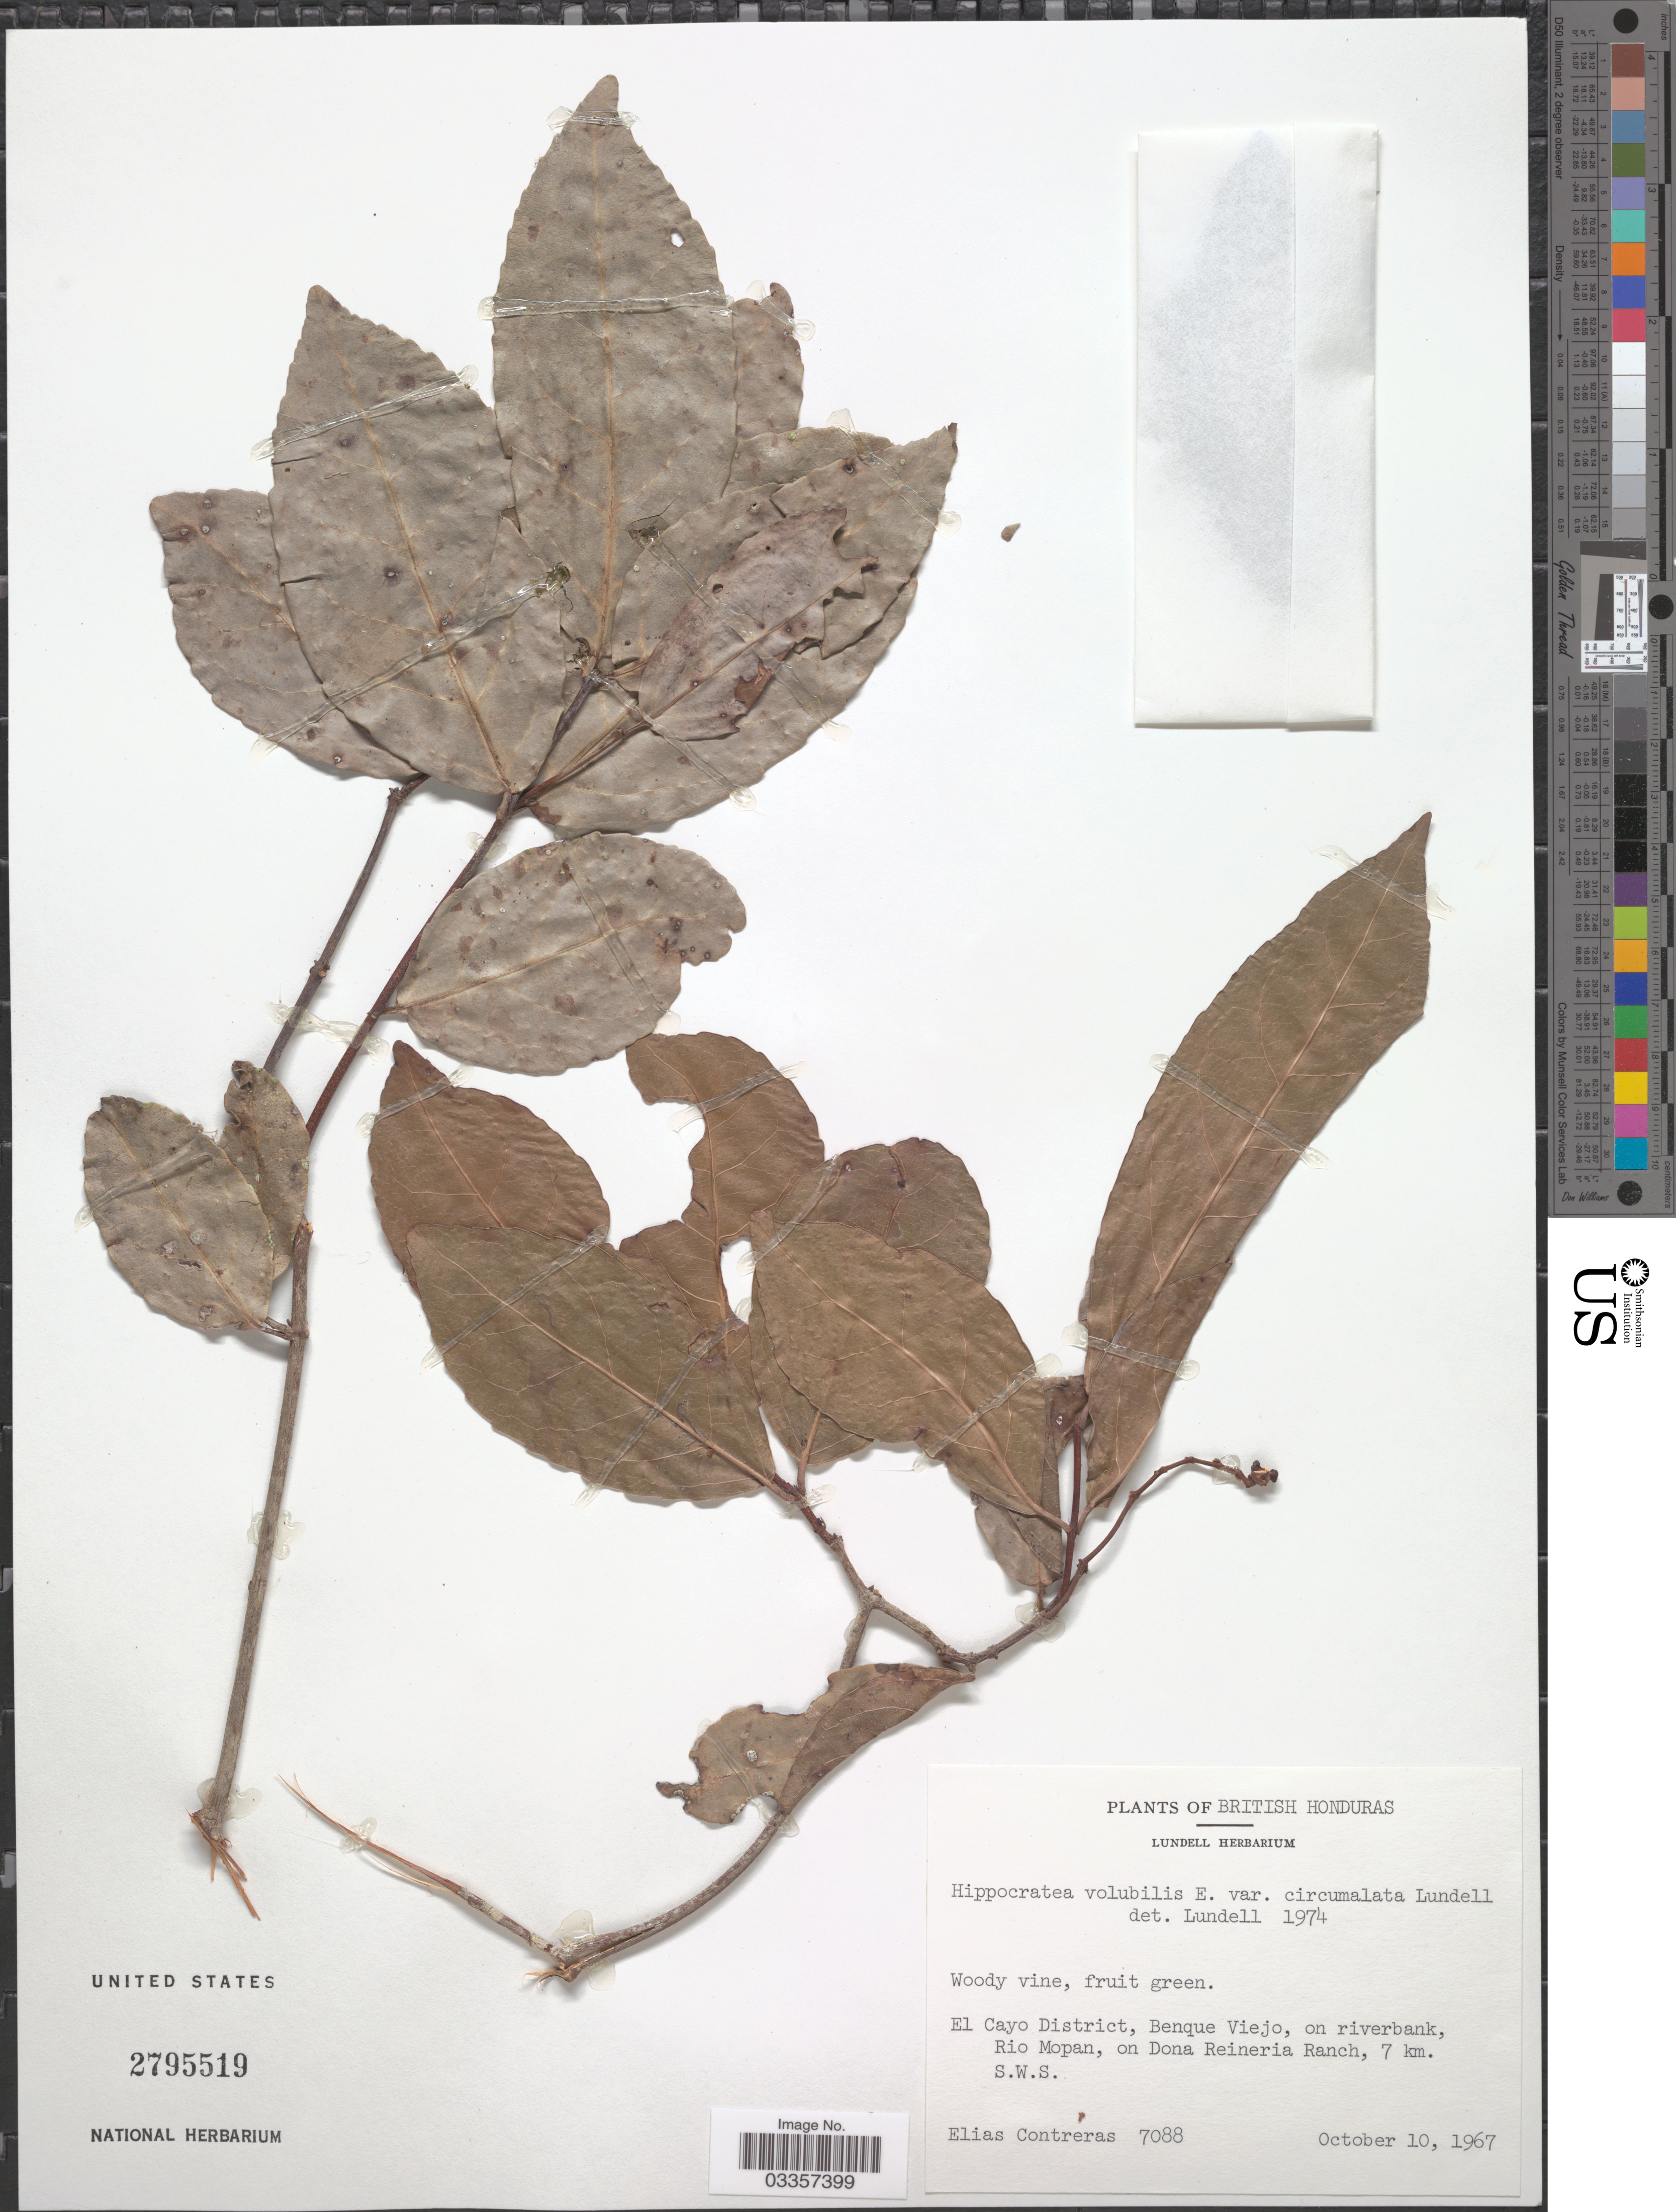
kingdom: Plantae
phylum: Tracheophyta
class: Magnoliopsida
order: Celastrales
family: Celastraceae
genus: Hippocratea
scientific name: Hippocratea volubilis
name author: L.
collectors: E. Contreras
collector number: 7088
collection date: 1967-10-10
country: Belize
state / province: Cayo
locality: British Honduras. El Cayo District, Benque Viejo, on riverbank, Rio Mopan, on Dona Reineria Ranch, 7 km. S.W.S.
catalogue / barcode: US 2795519